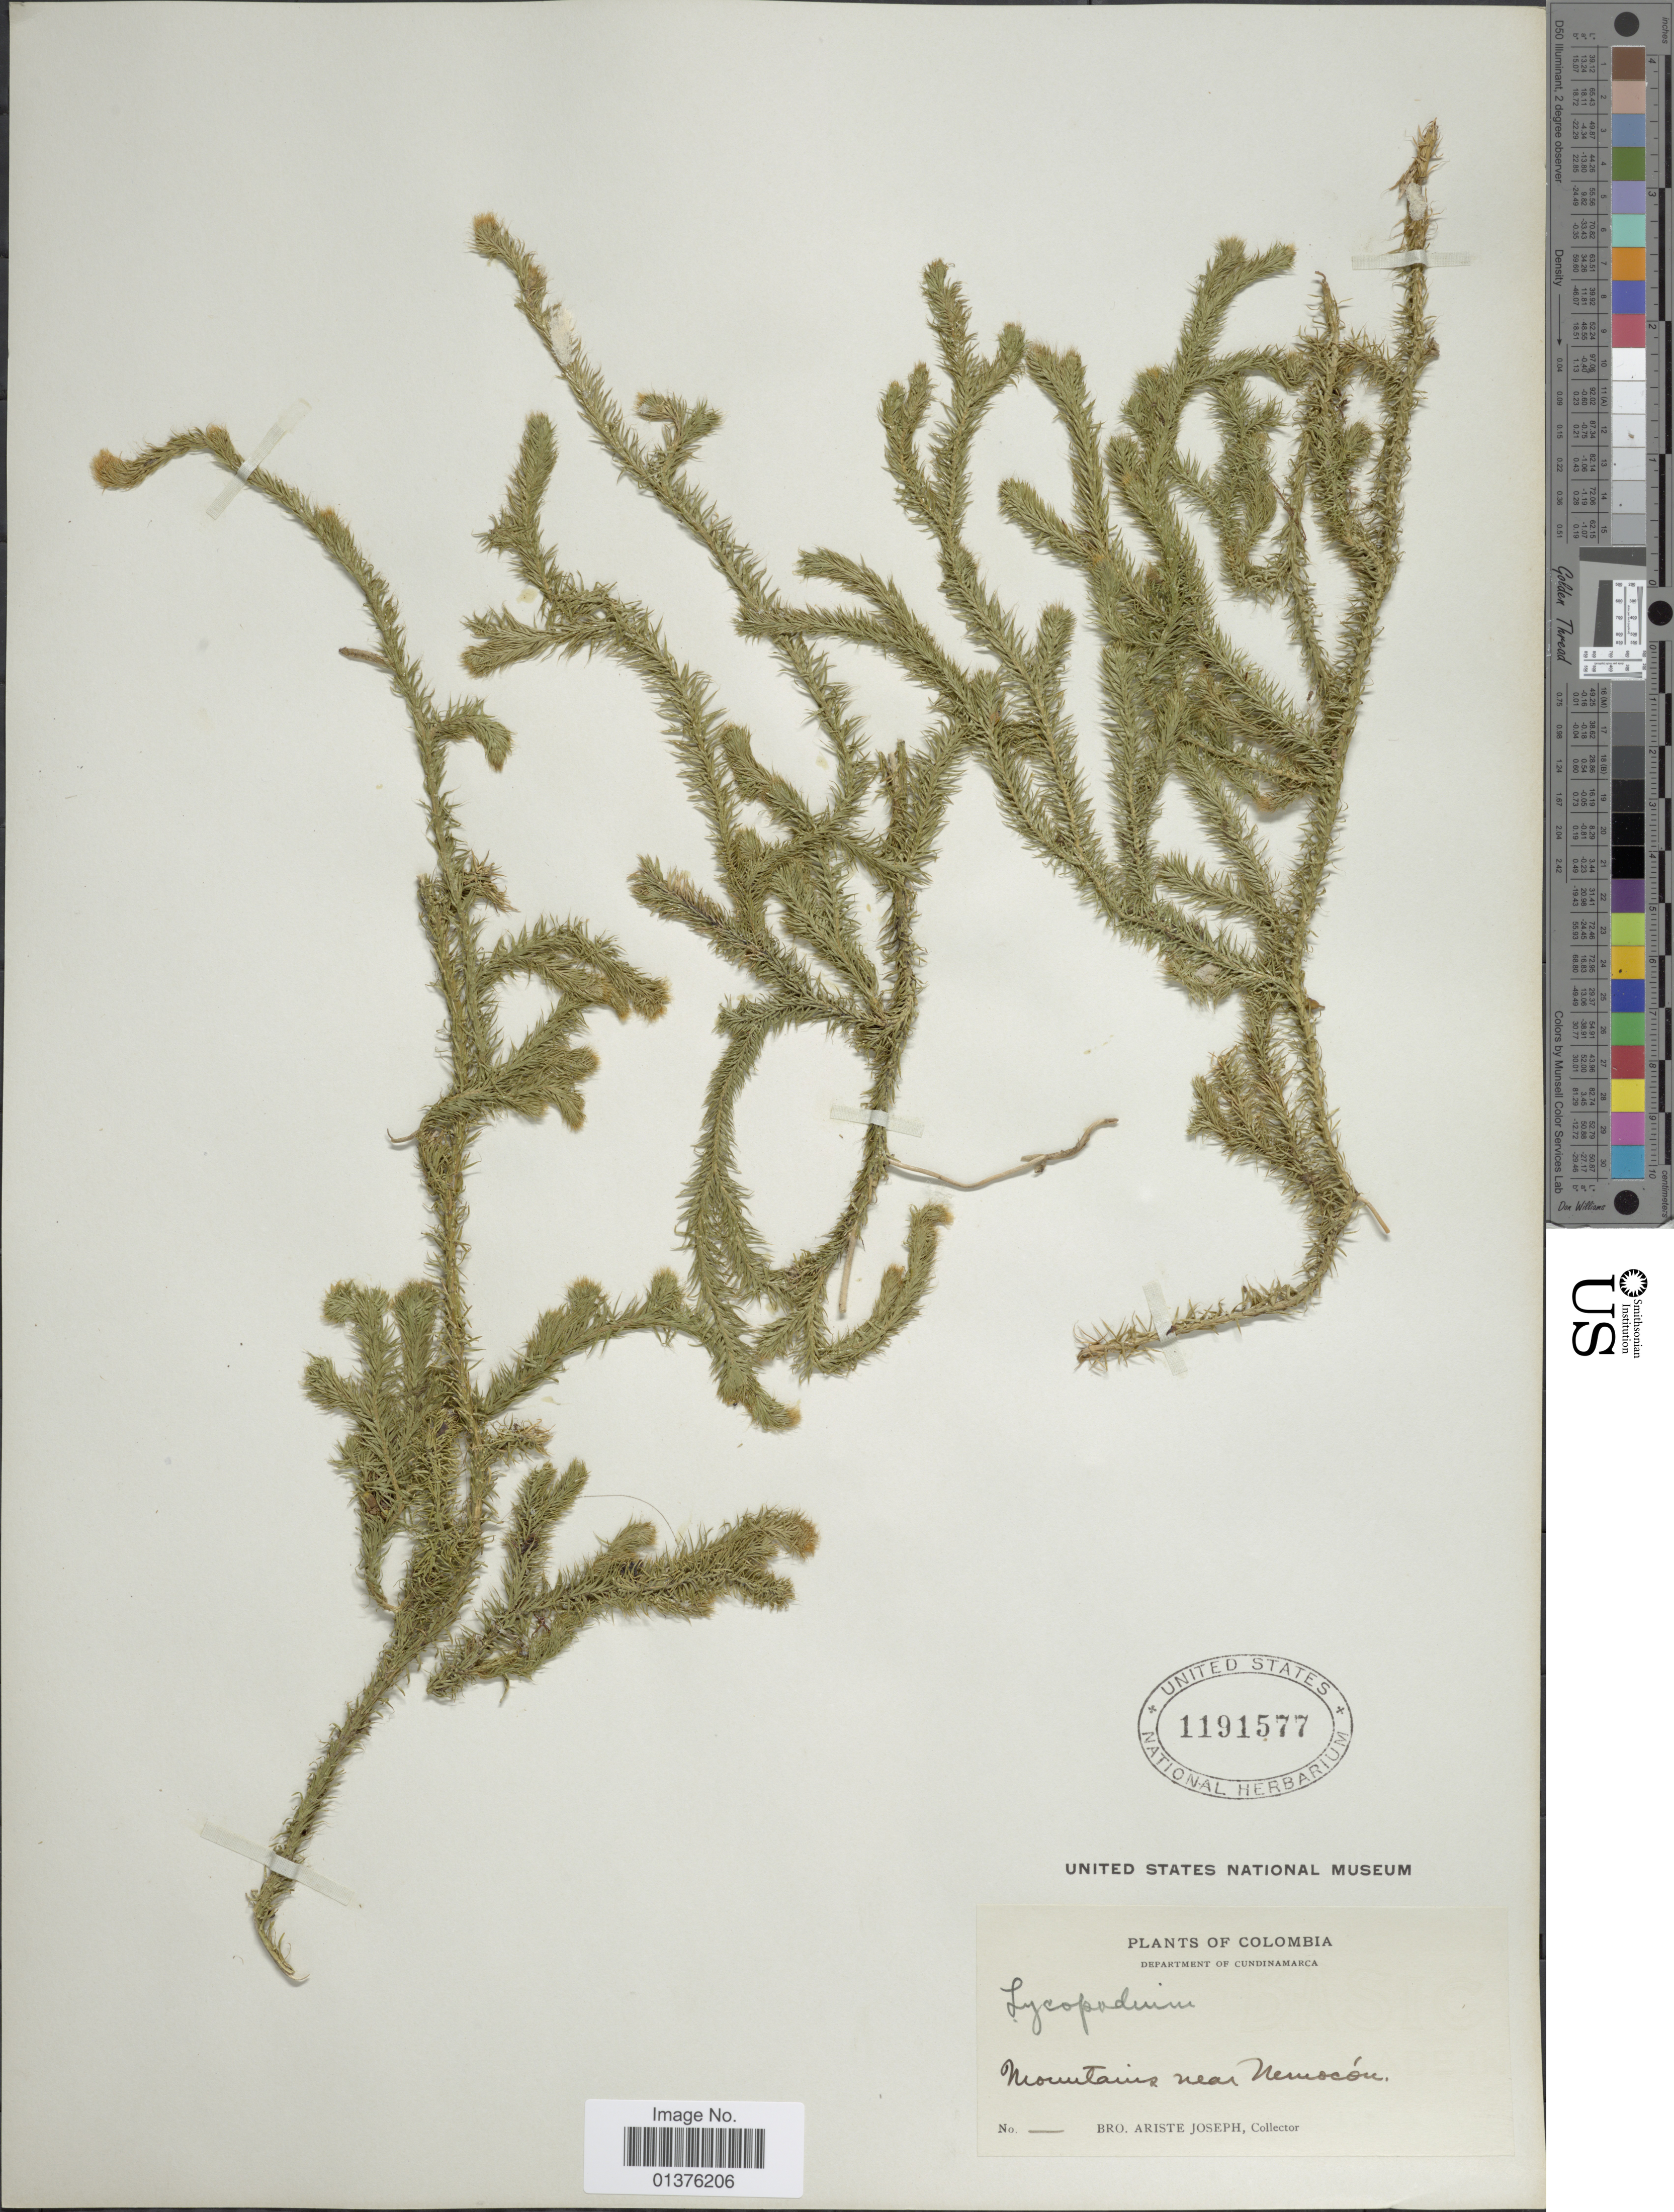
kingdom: Plantae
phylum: Tracheophyta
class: Lycopodiopsida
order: Lycopodiales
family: Lycopodiaceae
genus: Lycopodium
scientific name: Lycopodium clavatum subsp. clavatum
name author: L.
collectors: Bro. Ariste-Joseph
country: Colombia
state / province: Cundinamarca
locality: Mountains near Nemocón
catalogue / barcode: US 1191577